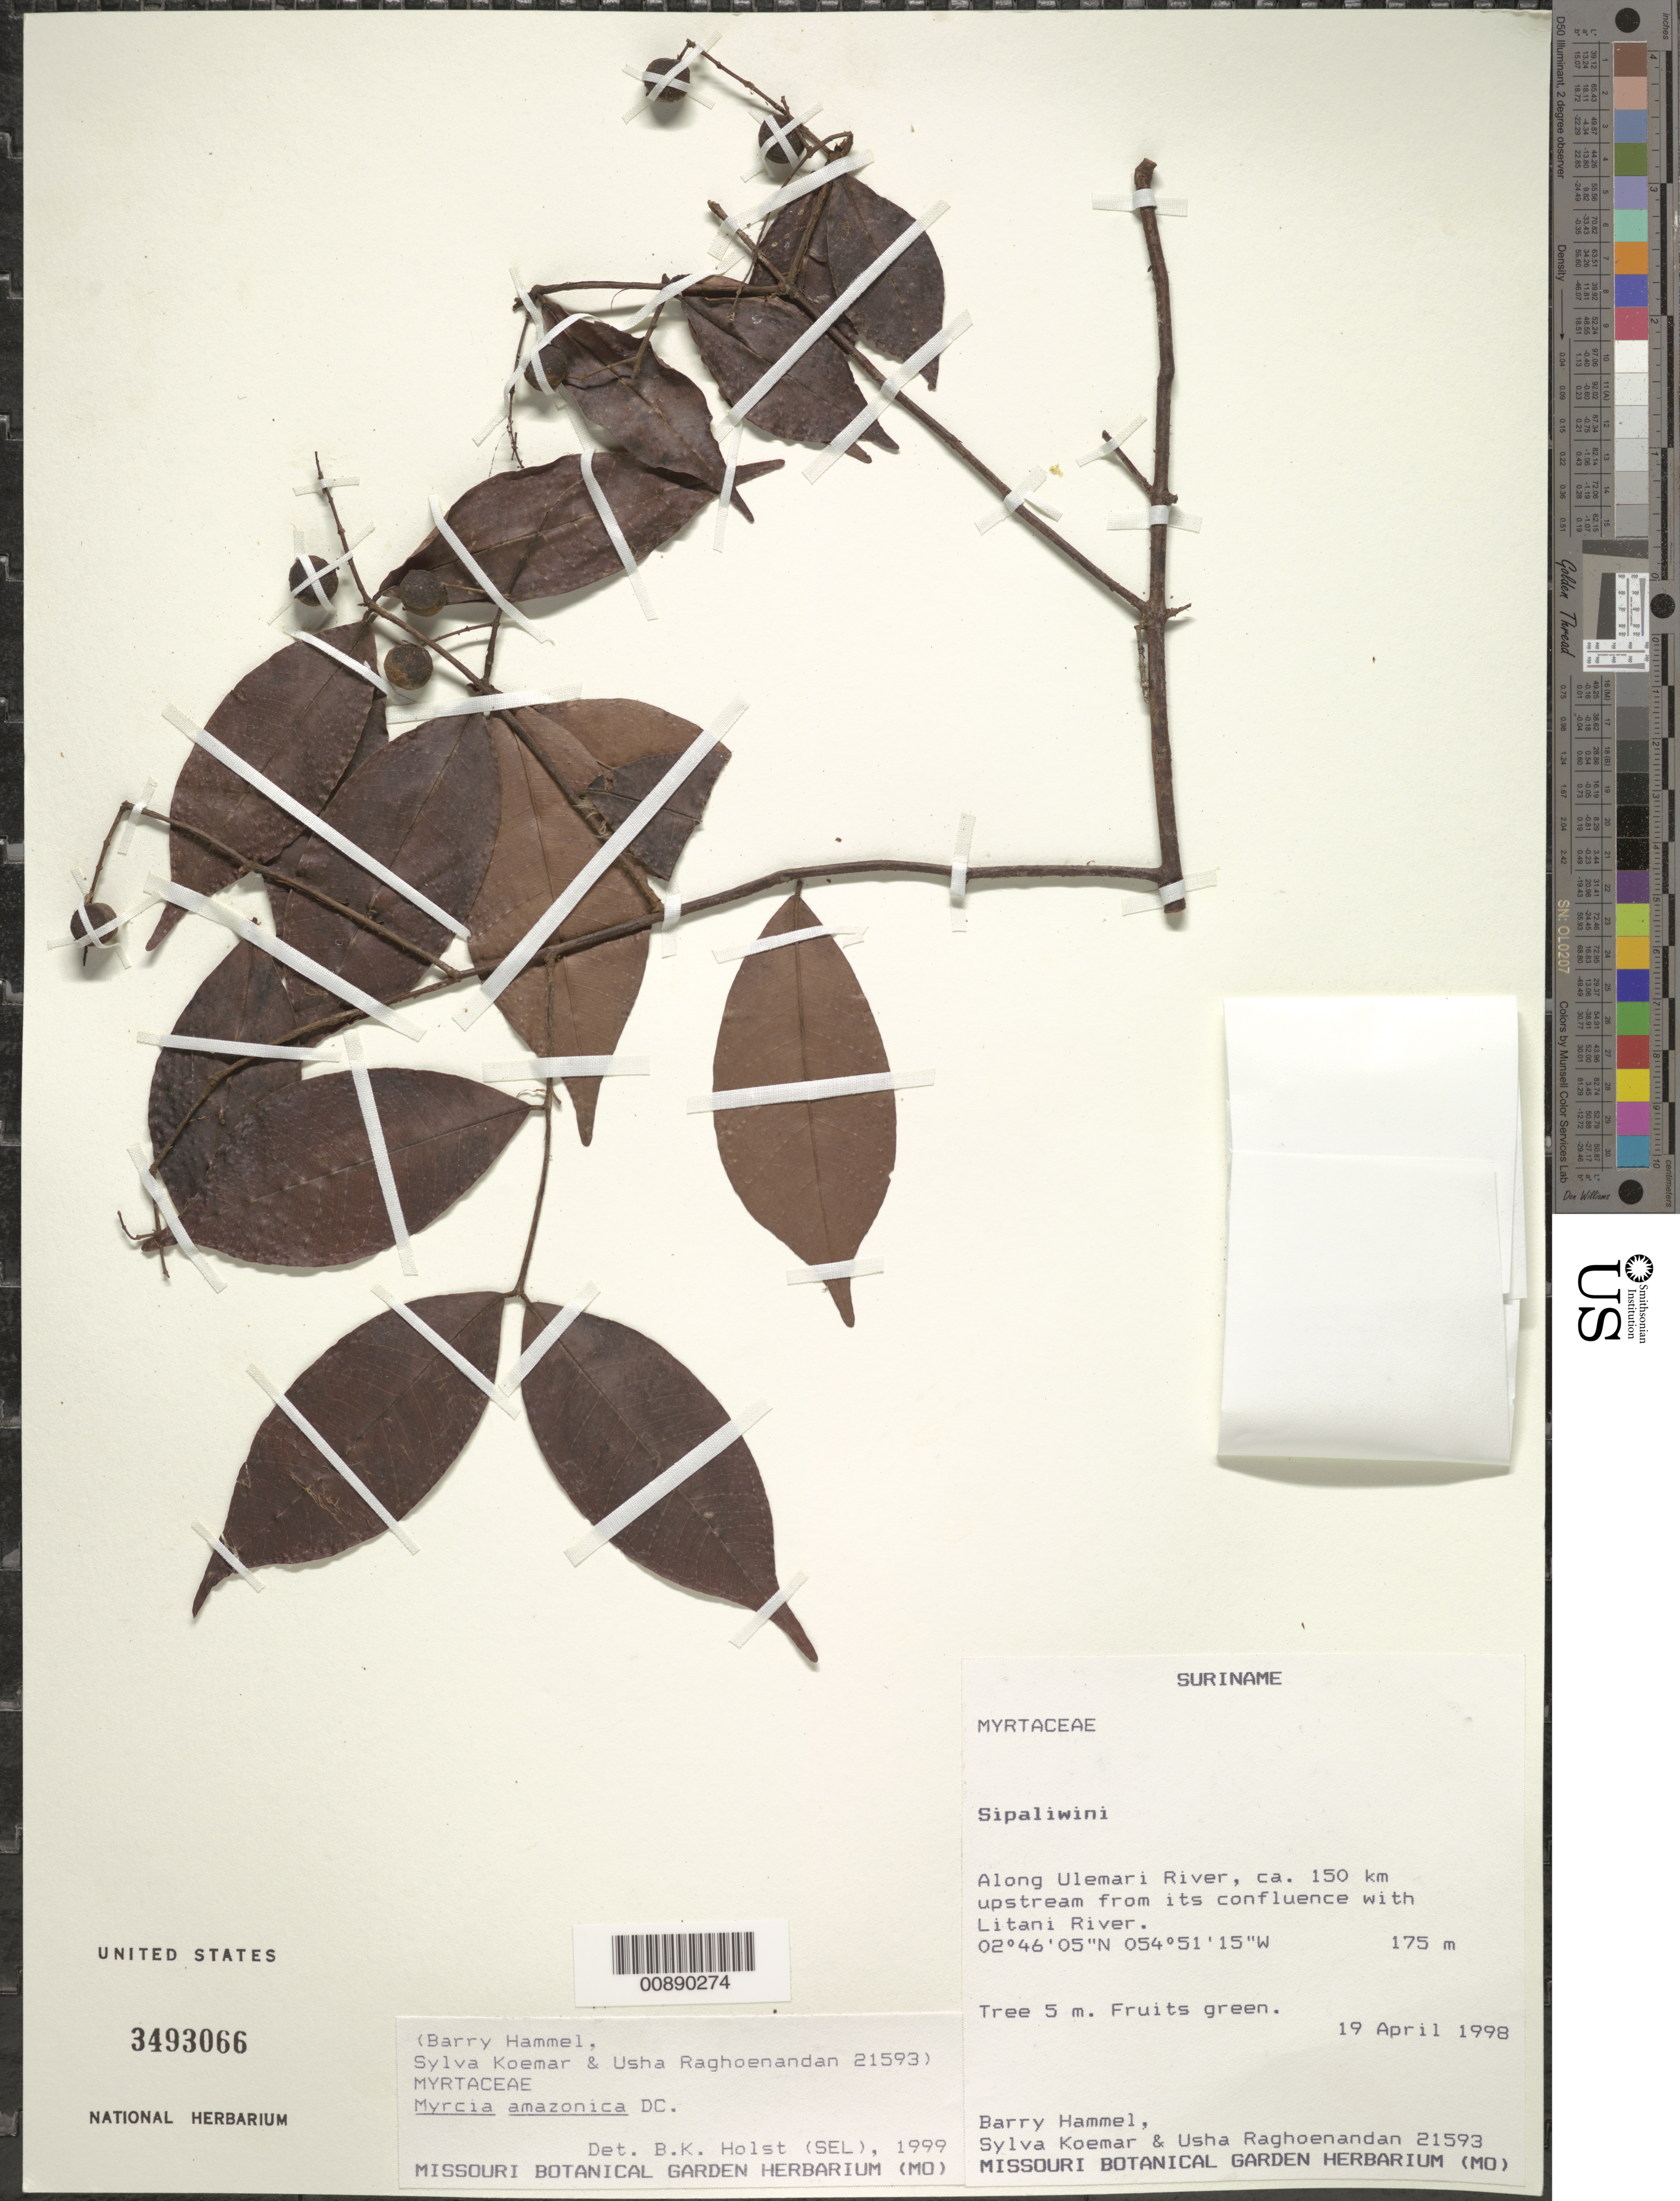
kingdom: Plantae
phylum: Tracheophyta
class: Magnoliopsida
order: Myrtales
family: Myrtaceae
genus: Myrcia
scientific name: Myrcia amazonica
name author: DC.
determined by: Holst, Bruce K.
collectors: B. Hammel, S. Koemar & U. Raghoenandan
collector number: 21593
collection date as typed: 19-Apr-98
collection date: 1998-04-19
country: Suriname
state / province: Sipaliwini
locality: Ulemari R., ca. 150 km upstream from confl. with Litani R.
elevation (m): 175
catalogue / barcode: US 3493066